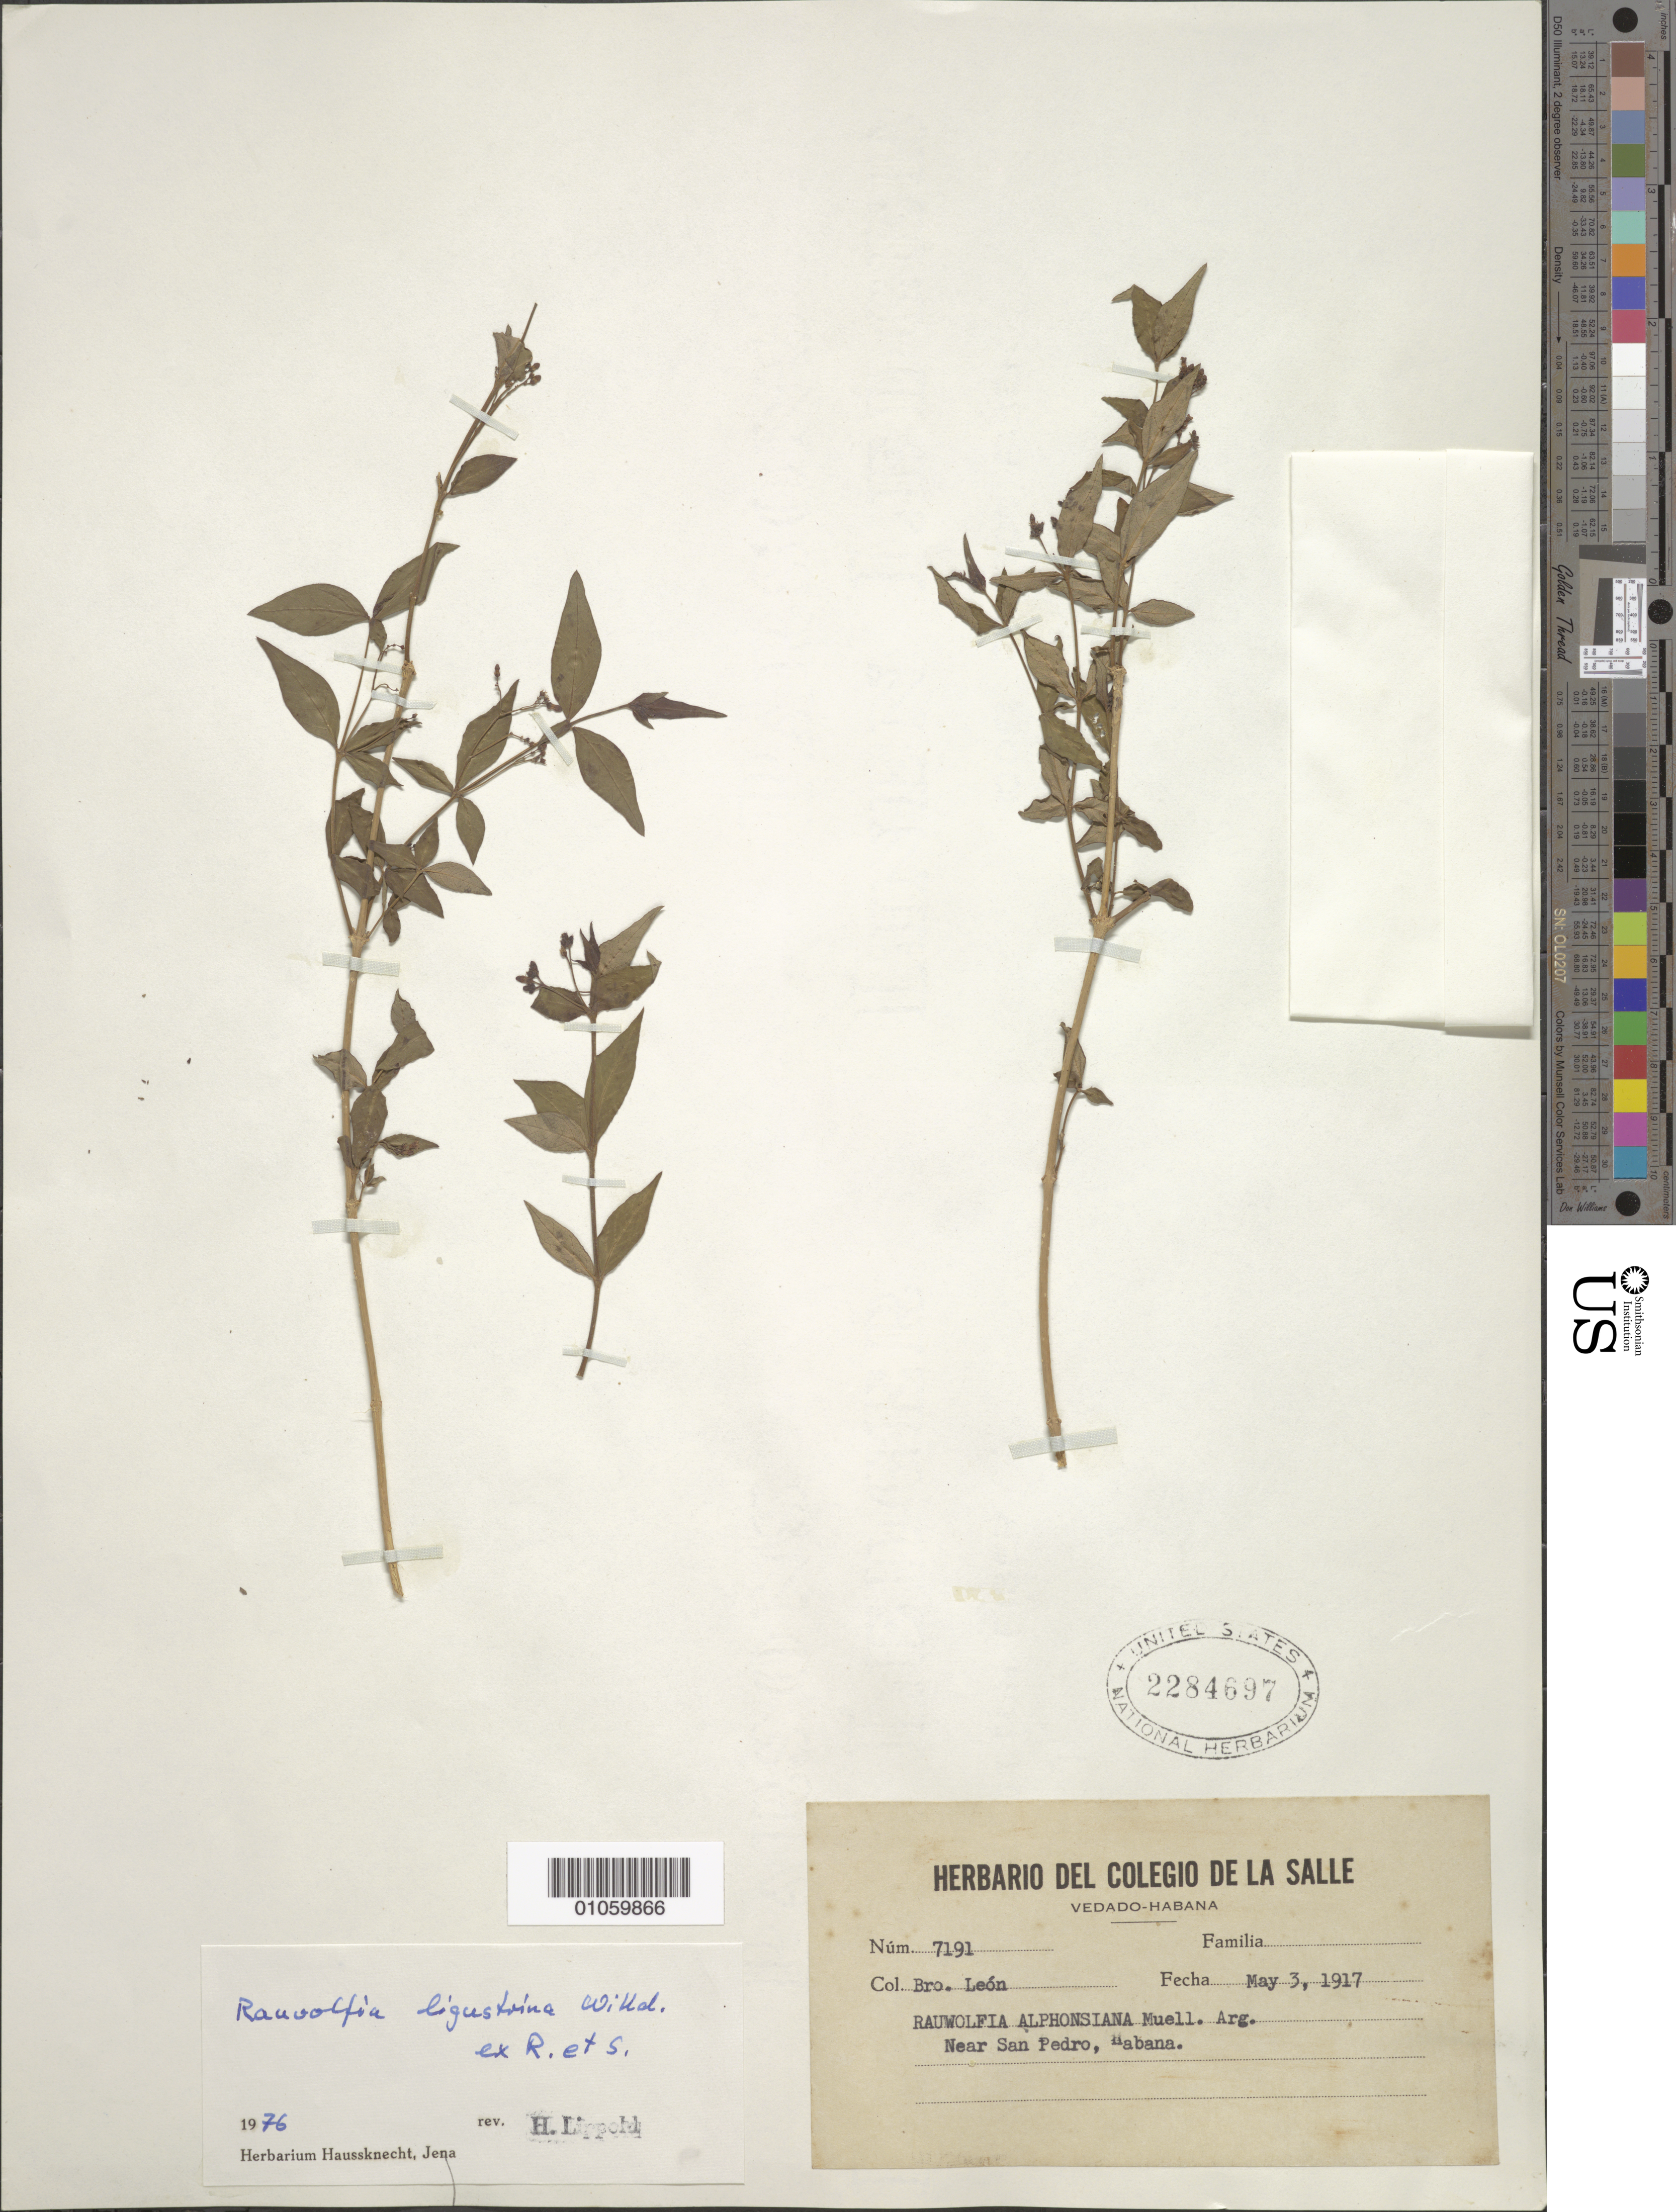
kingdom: Plantae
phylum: Tracheophyta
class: Magnoliopsida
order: Gentianales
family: Apocynaceae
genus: Rauvolfia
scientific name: Rauvolfia ligustrina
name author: Willd. ex Roem. & Schult.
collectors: Bro. León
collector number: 7191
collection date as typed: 03 May 1917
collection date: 1917-05-03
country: Cuba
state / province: La Habana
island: Cuba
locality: Near San Pedro, Habana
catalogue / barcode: US 2284697